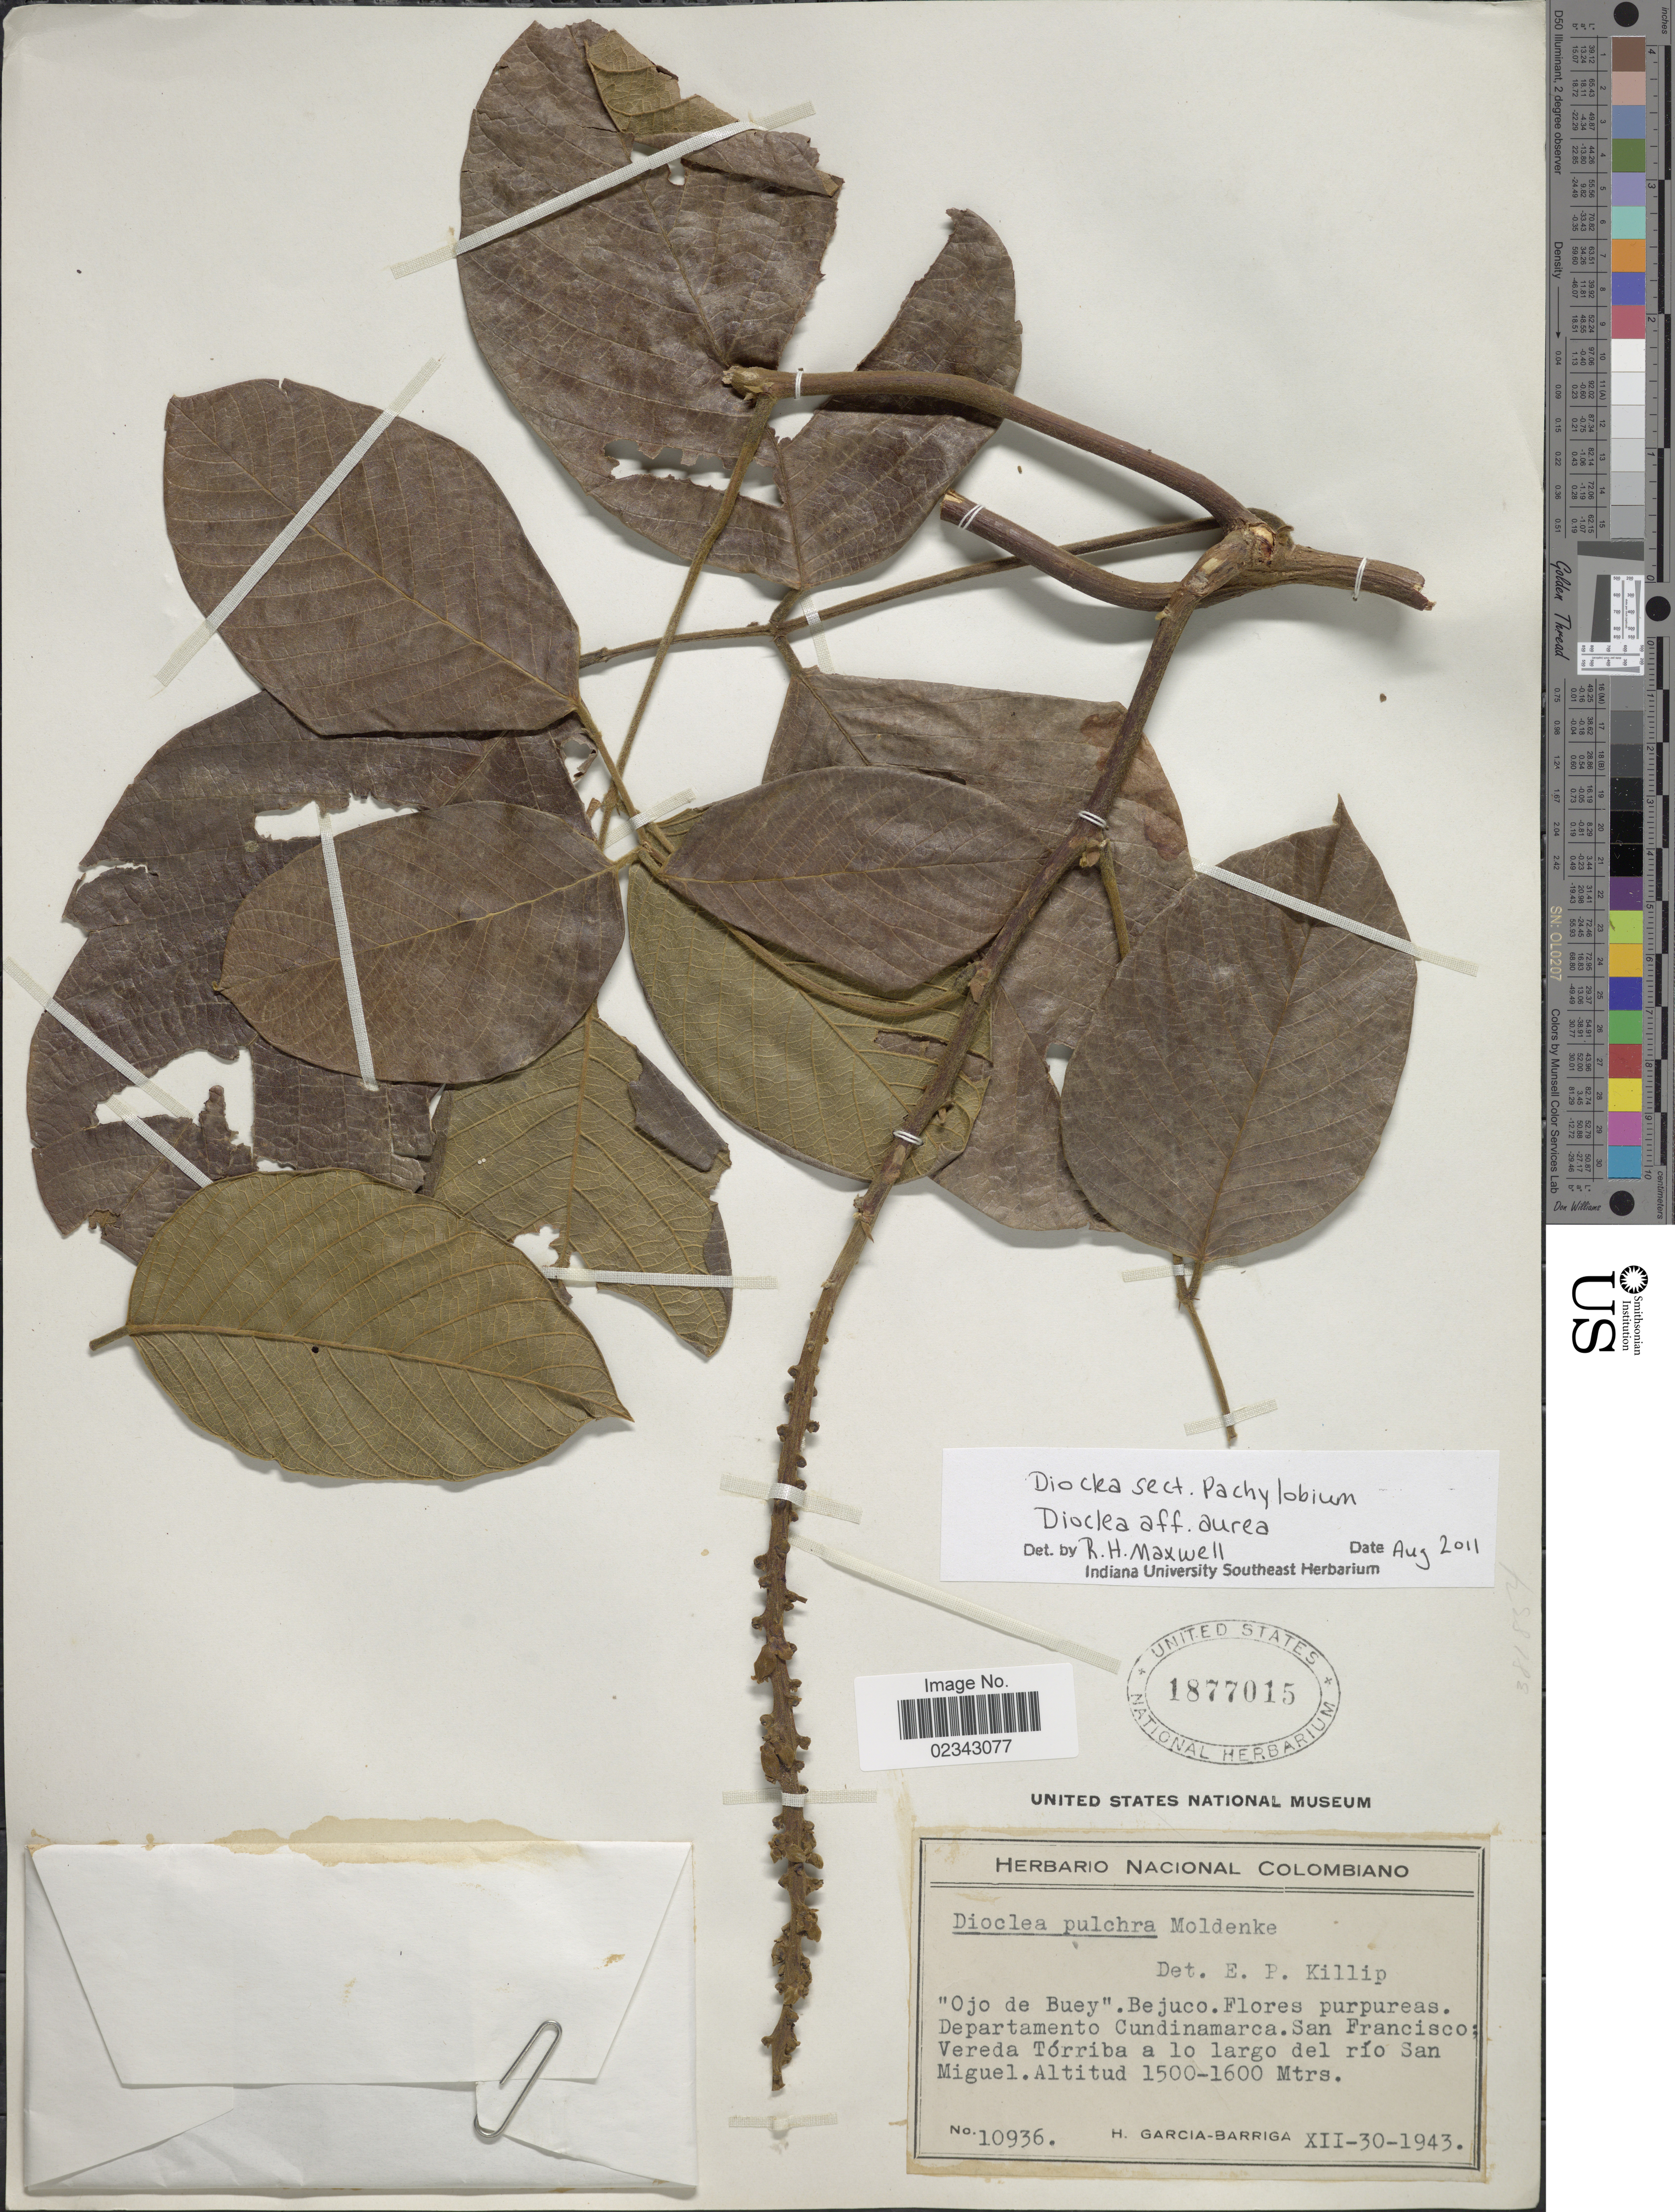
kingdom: Plantae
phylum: Tracheophyta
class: Magnoliopsida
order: Fabales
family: Fabaceae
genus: Macropsychanthus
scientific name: Macropsychanthus aff. aureus (R.H. Maxwell) L.P. Queiroz & Snak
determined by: Strong, Mark T., (BOT), Smithsonian Institution - National Museum of Natural History (UNITED STATES)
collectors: H. García Barriga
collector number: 10936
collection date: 1943-12-30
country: Colombia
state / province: Cundinamarca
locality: Departamento Cundinamarca. San Francisco; Vereda Tórriba a lo largo del río San Miguel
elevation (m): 1500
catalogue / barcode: US 1877015